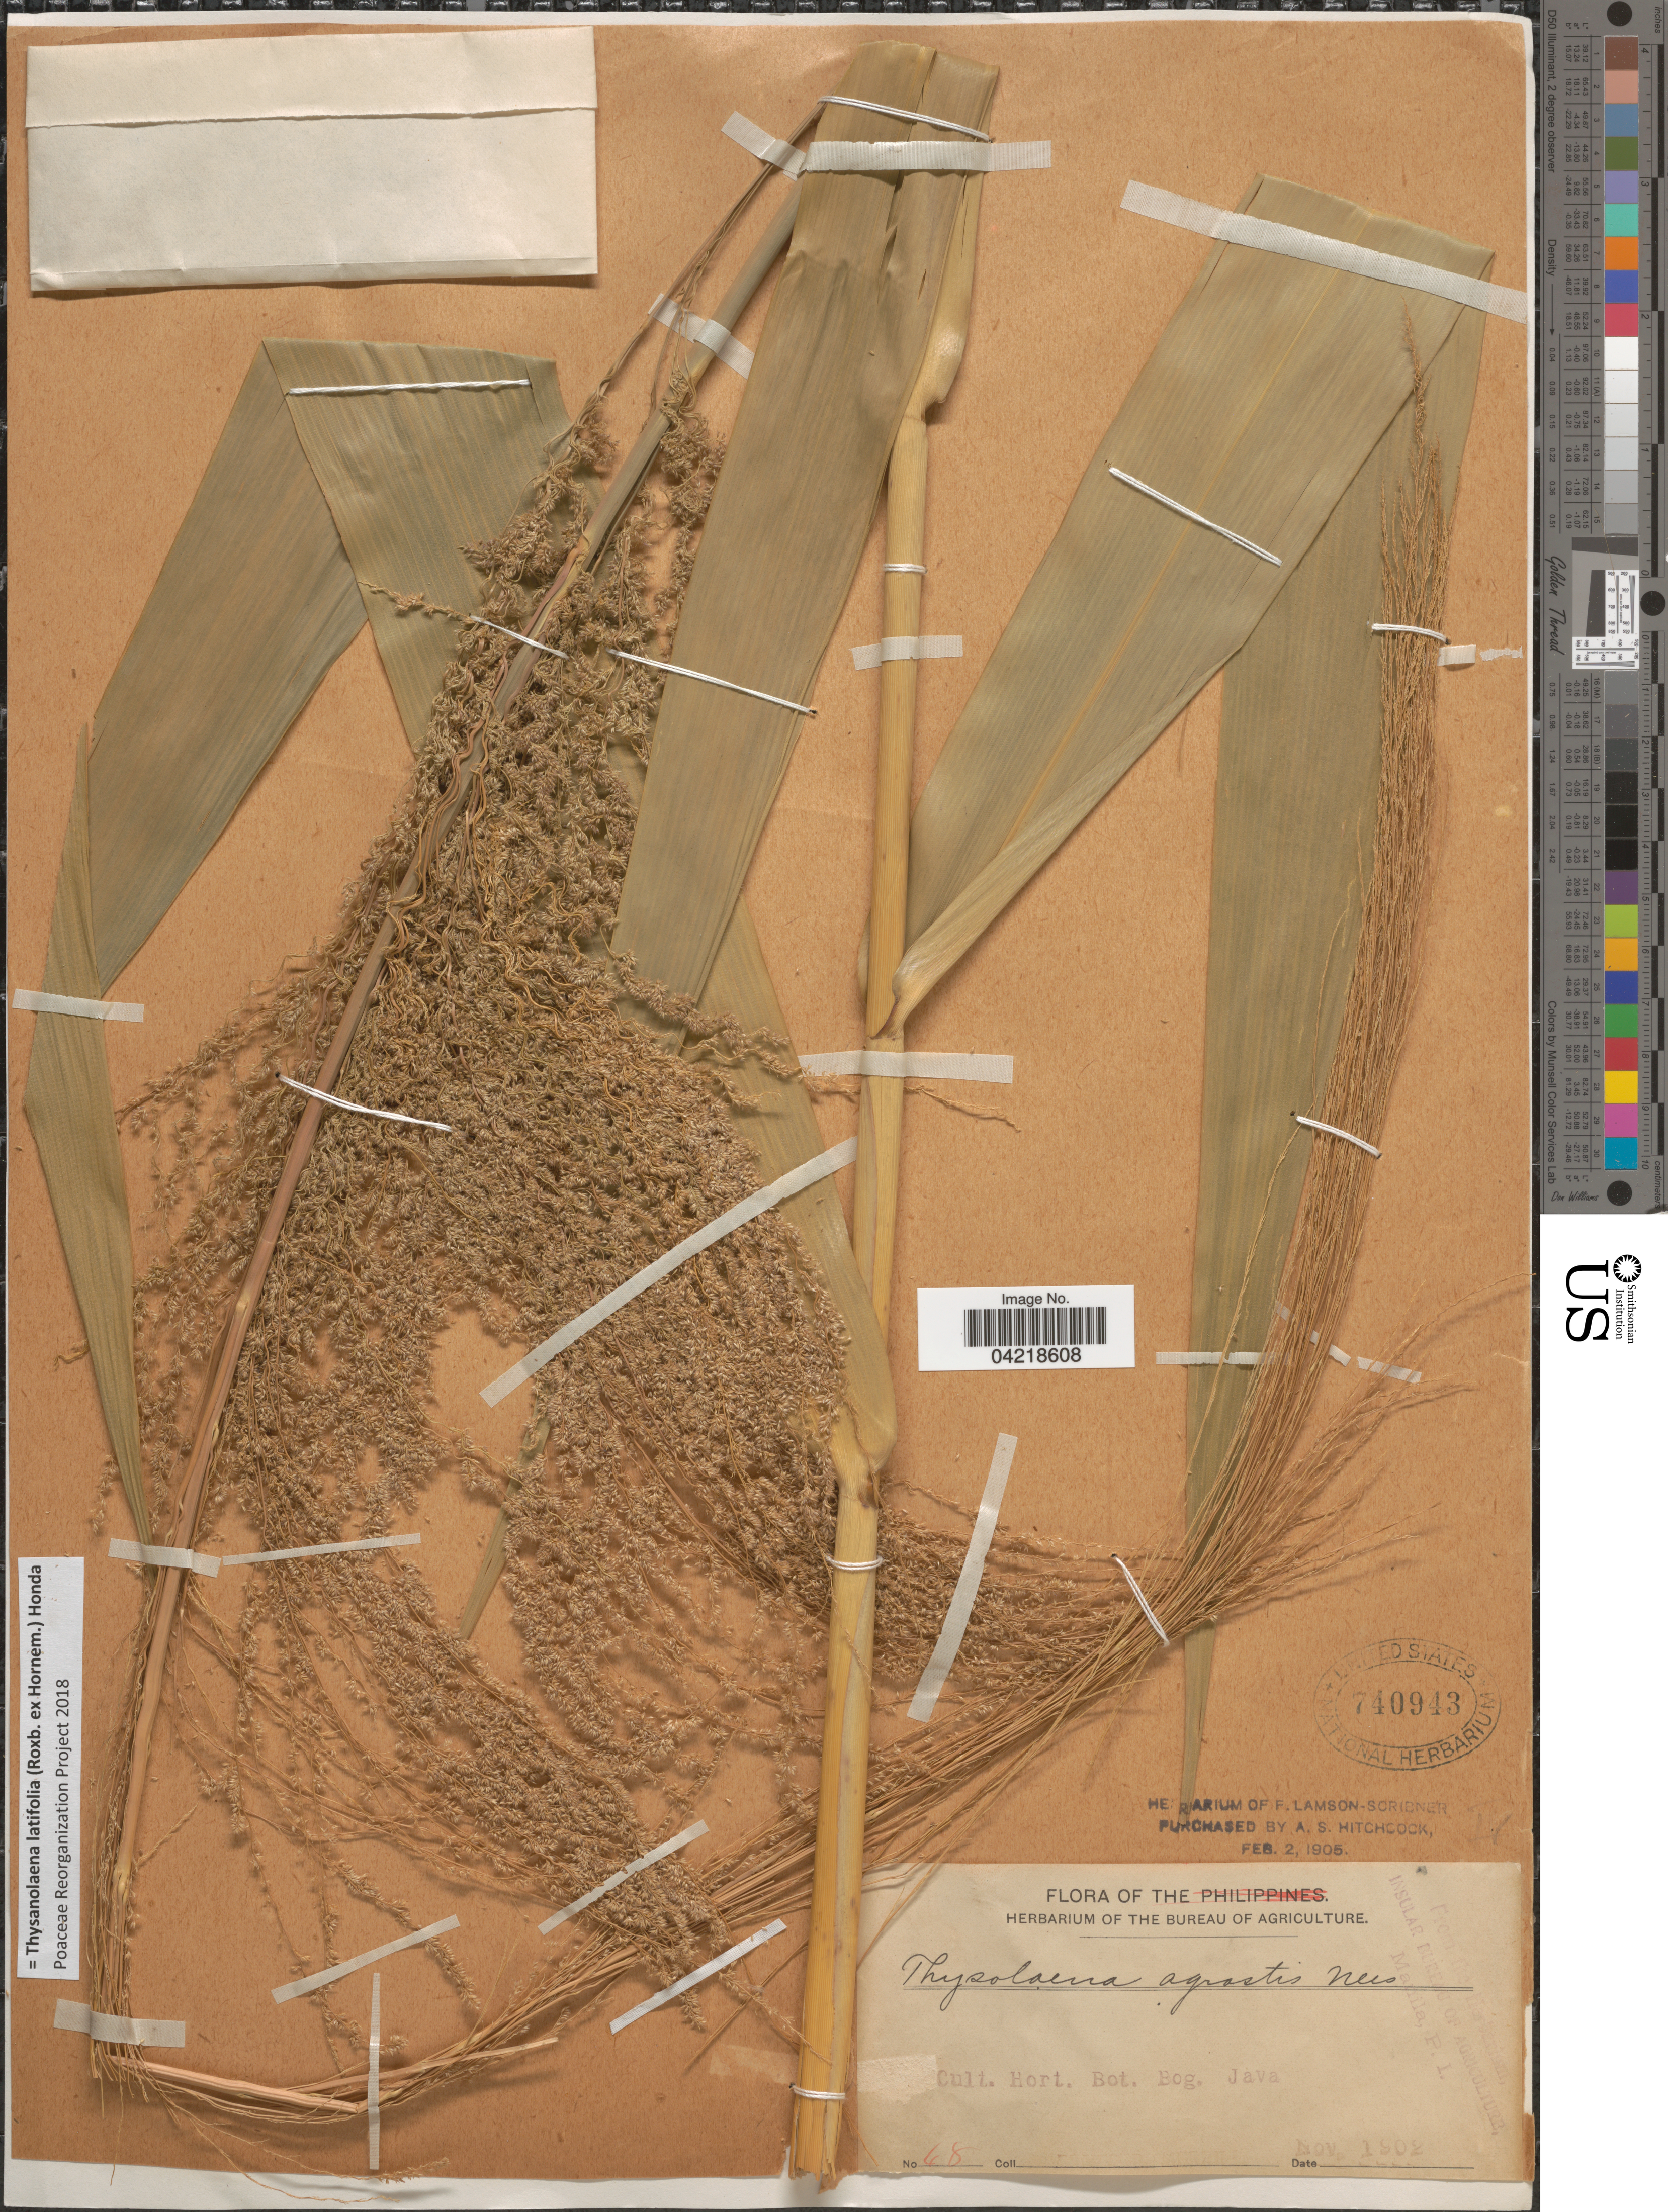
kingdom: Plantae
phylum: Tracheophyta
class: Liliopsida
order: Poales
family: Poaceae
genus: Thysanolaena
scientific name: Thysanolaena latifolia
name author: (Roxb. ex Hornem.) Honda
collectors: ex herb. F. Lamson Scribner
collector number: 48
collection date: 1902-11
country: Indonesia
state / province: Java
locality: Cult. Hort. Bot. Bog.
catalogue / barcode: US 740943